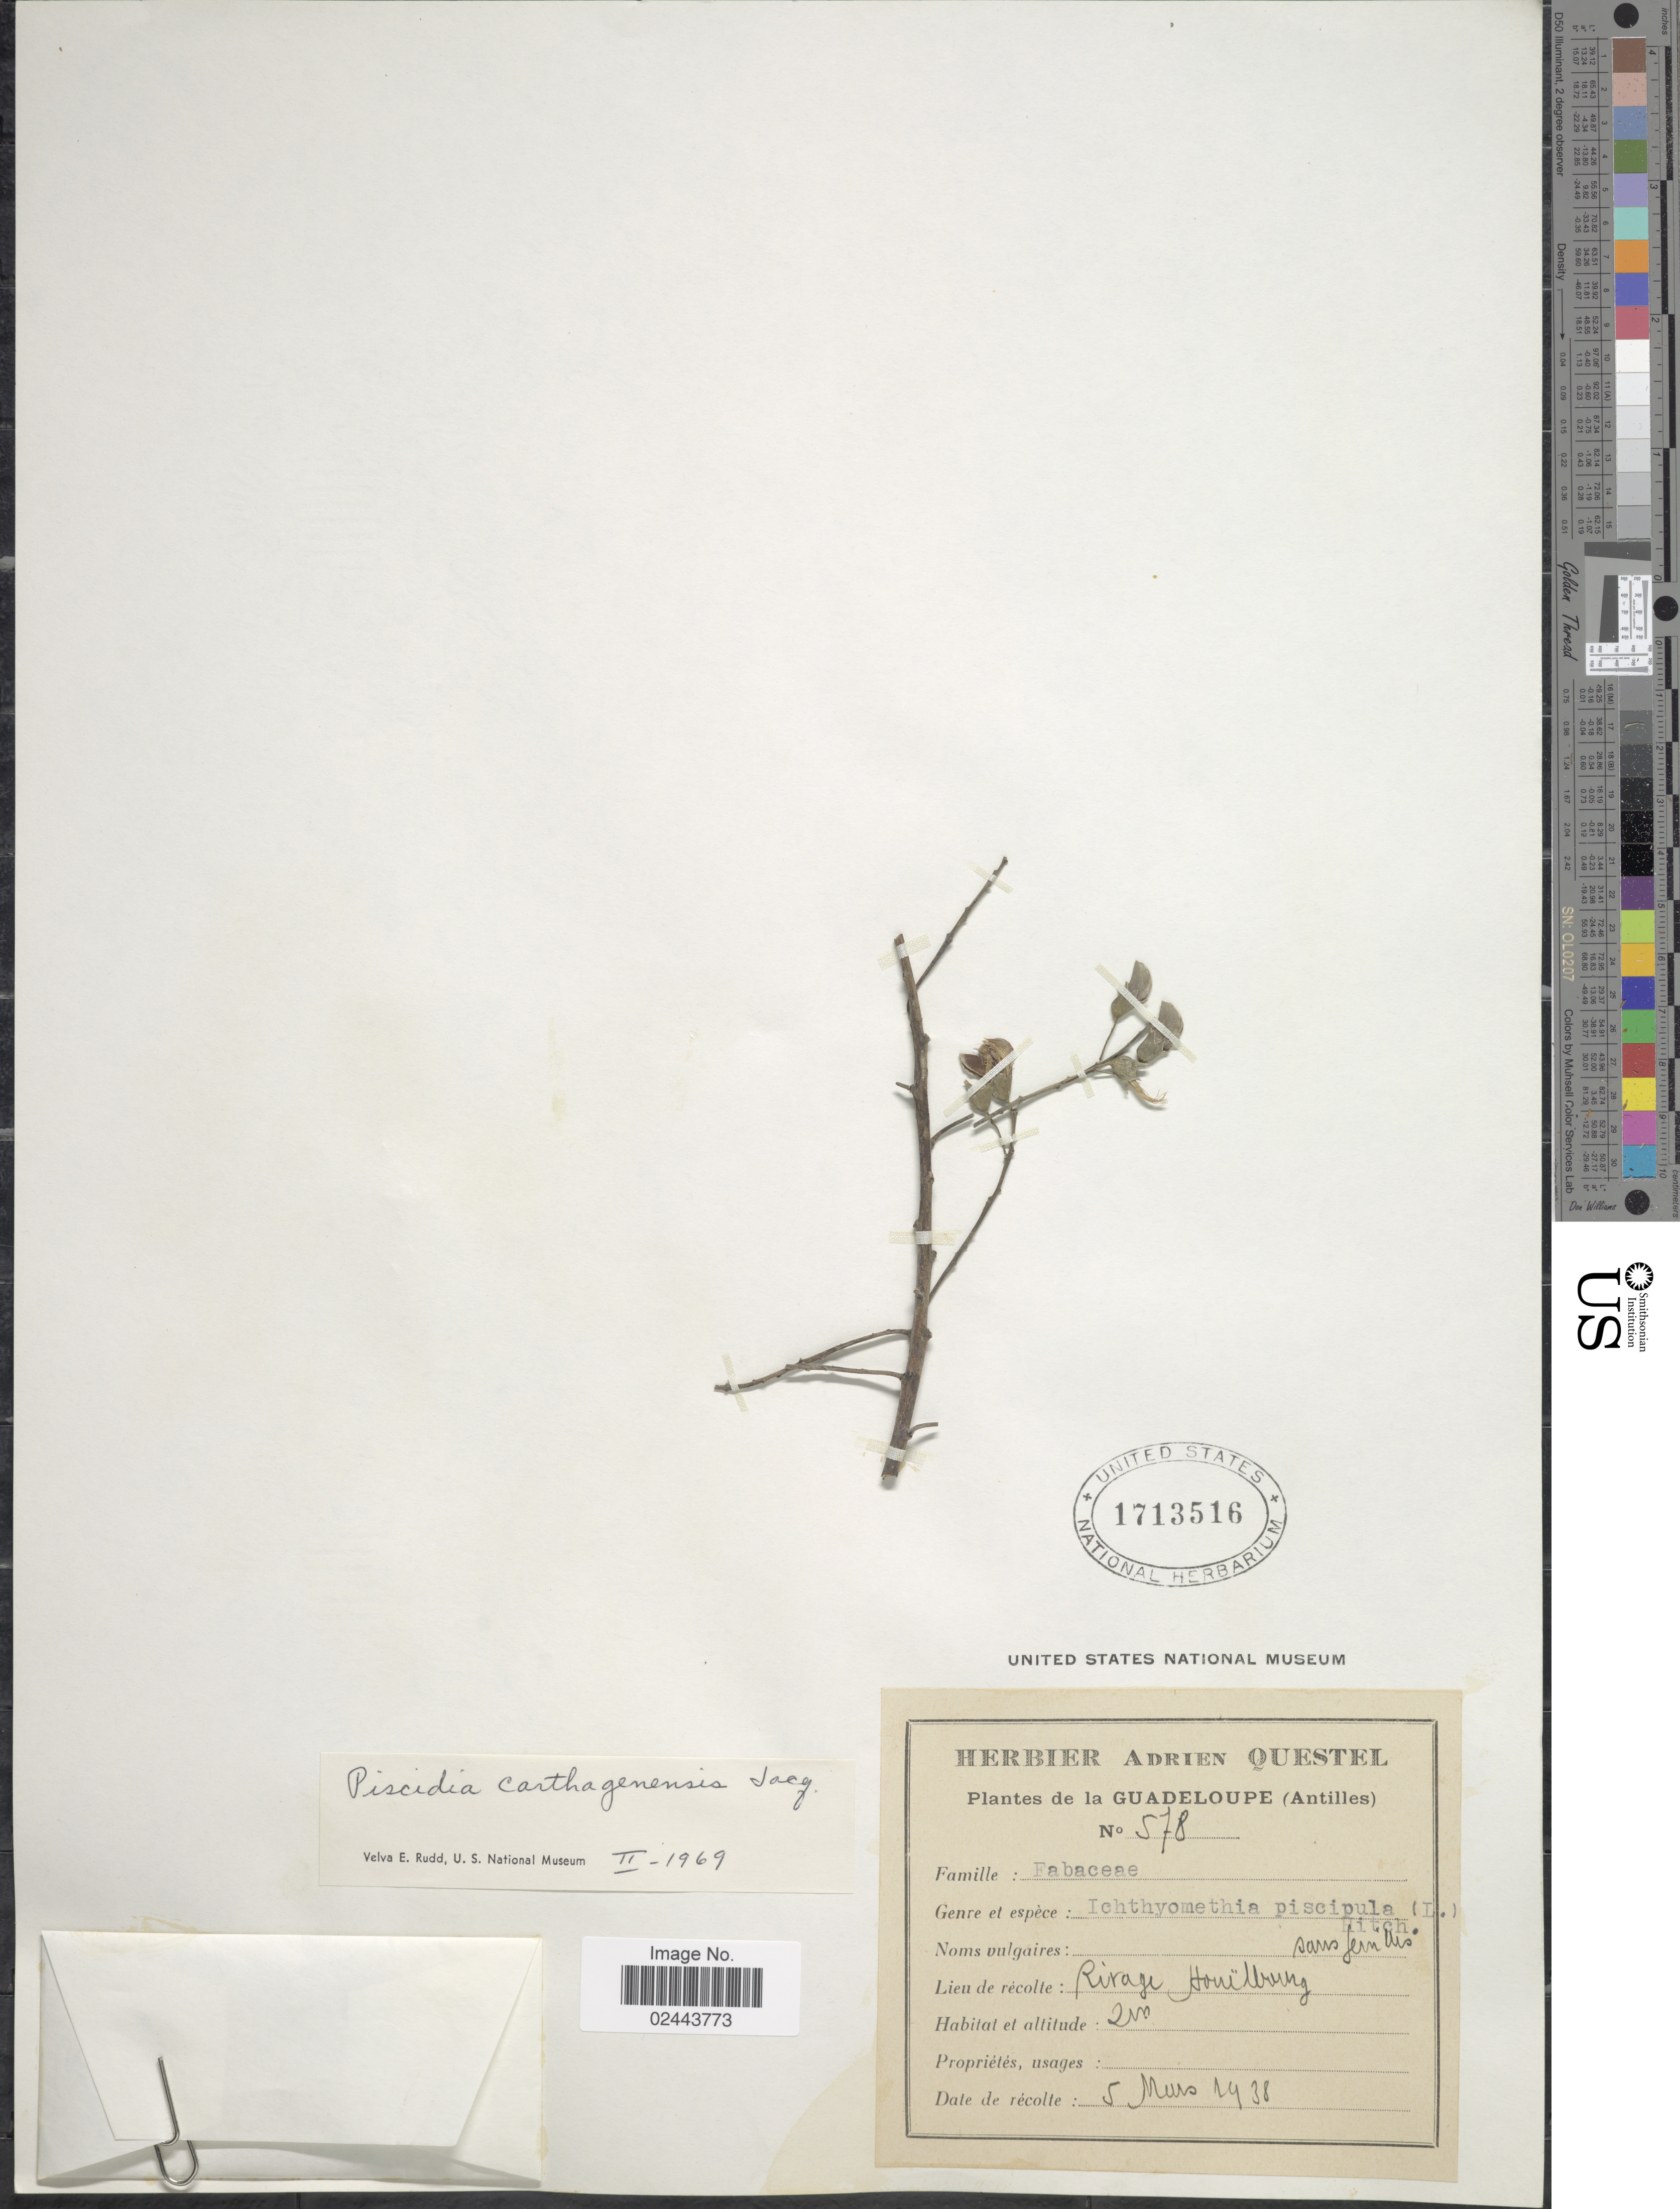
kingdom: Plantae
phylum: Tracheophyta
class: Magnoliopsida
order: Fabales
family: Fabaceae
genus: Piscidia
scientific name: Piscidia carthagenensis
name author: Jacq.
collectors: A. Questel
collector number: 578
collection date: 1938-03-05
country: Guadeloupe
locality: Rivage Honebrung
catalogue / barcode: US 1713516